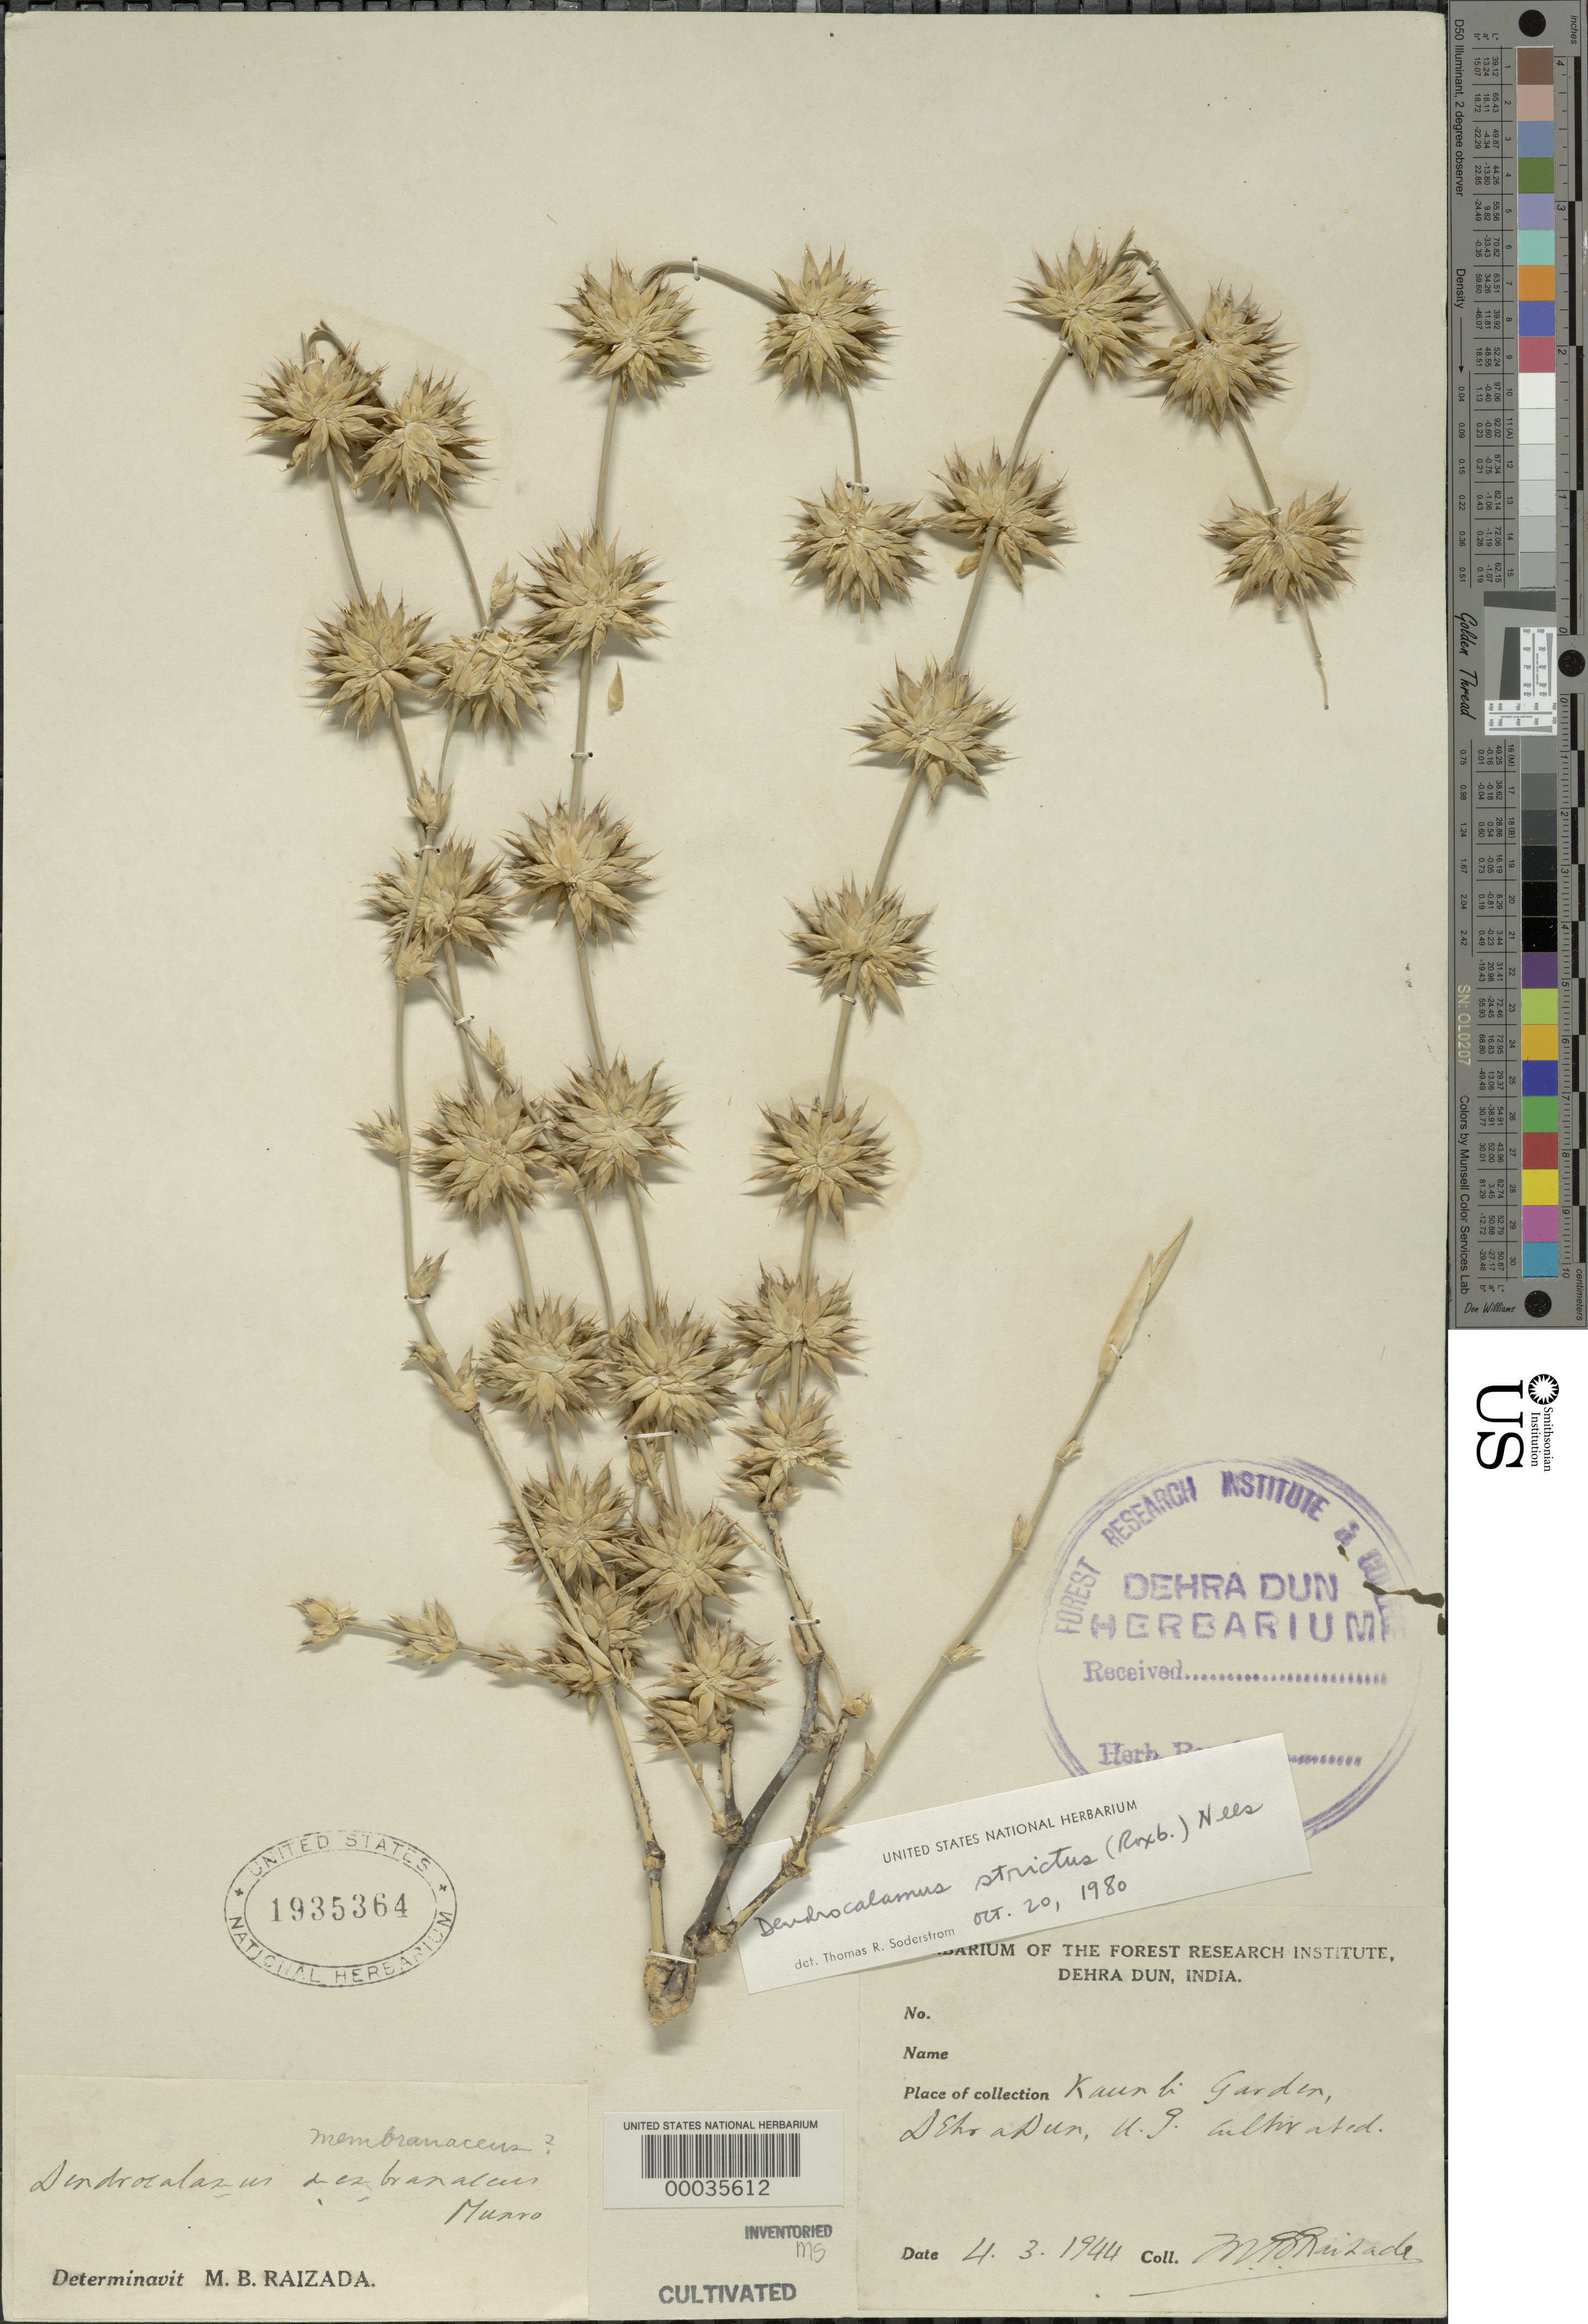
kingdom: Plantae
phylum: Tracheophyta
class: Liliopsida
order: Poales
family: Poaceae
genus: Dendrocalamus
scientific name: Dendrocalamus strictus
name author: (Roxb.) Nees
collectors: M. Raizada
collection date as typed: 04 Mar 1944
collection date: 1944-03-04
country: India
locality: Kaunbi garden-dehra dun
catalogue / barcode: US 1935364